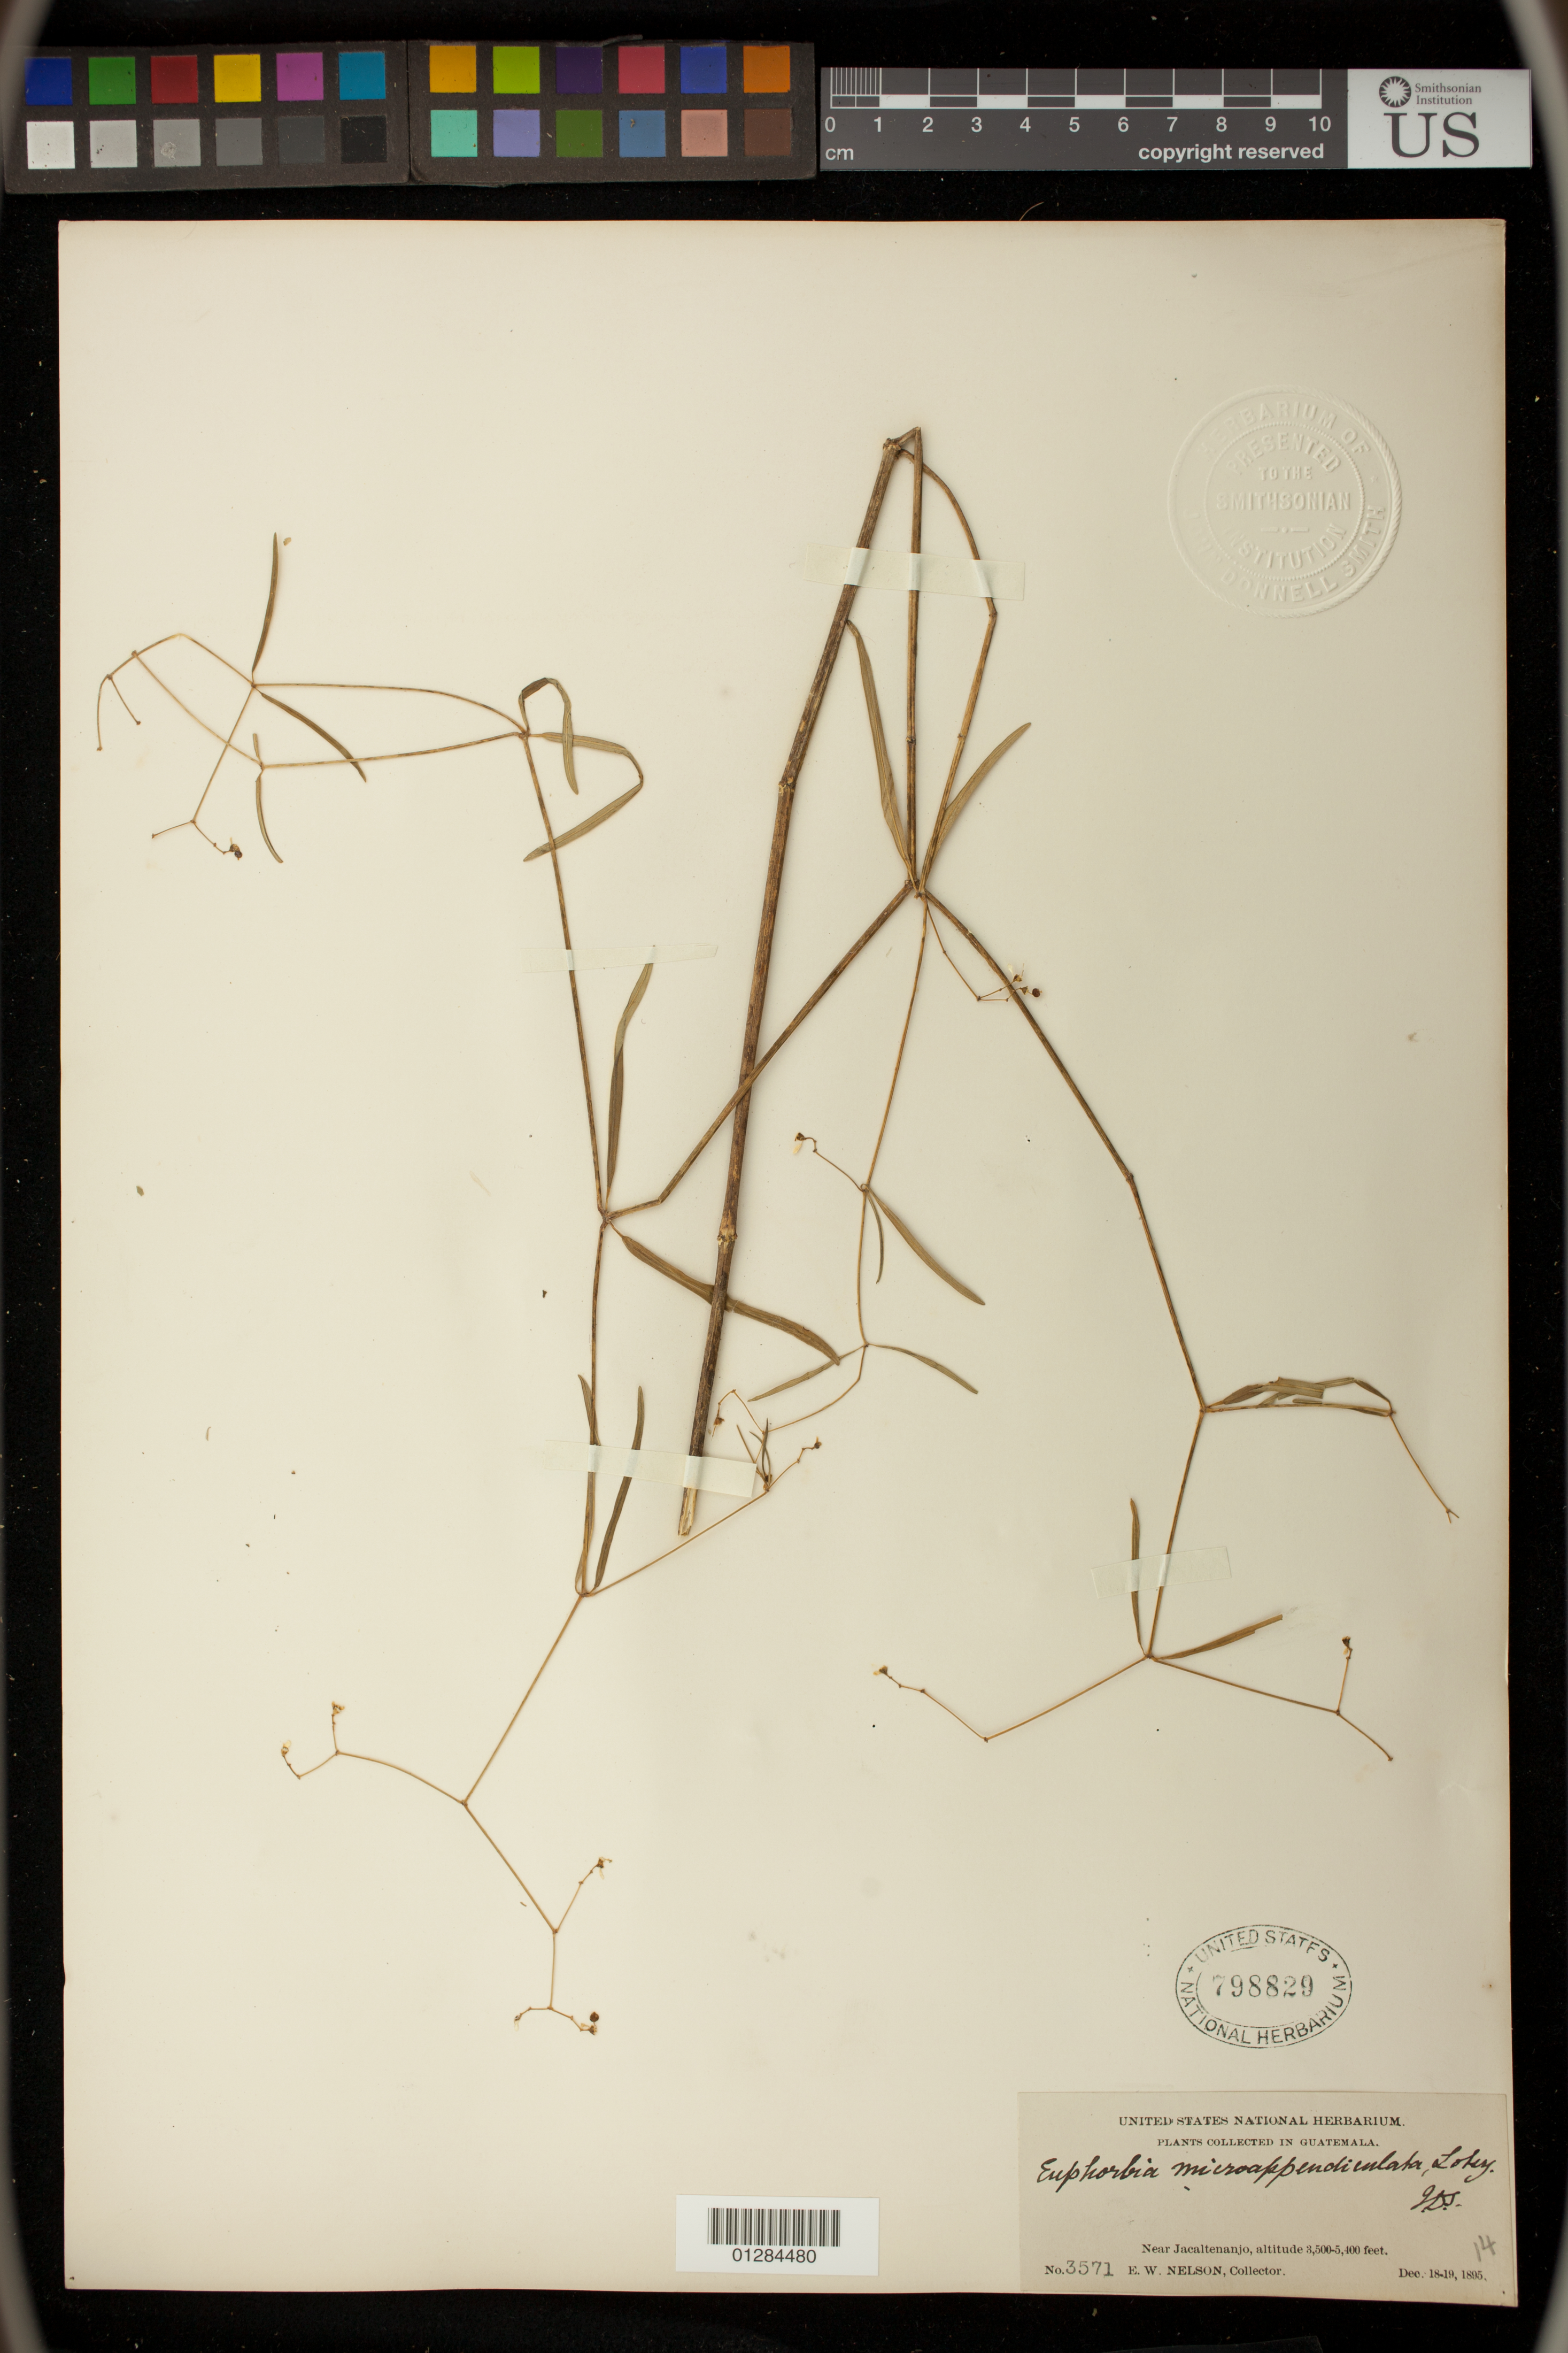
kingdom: Plantae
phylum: Tracheophyta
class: Magnoliopsida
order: Malpighiales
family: Euphorbiaceae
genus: Euphorbia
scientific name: Euphorbia triphylla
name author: (Klotzsch & Garcke) Oudejans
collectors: E. W. Nelson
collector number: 3571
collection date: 1895-12-18,1895-12-19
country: Guatemala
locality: Near Jacaltenanjo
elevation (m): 1067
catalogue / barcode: US 798829